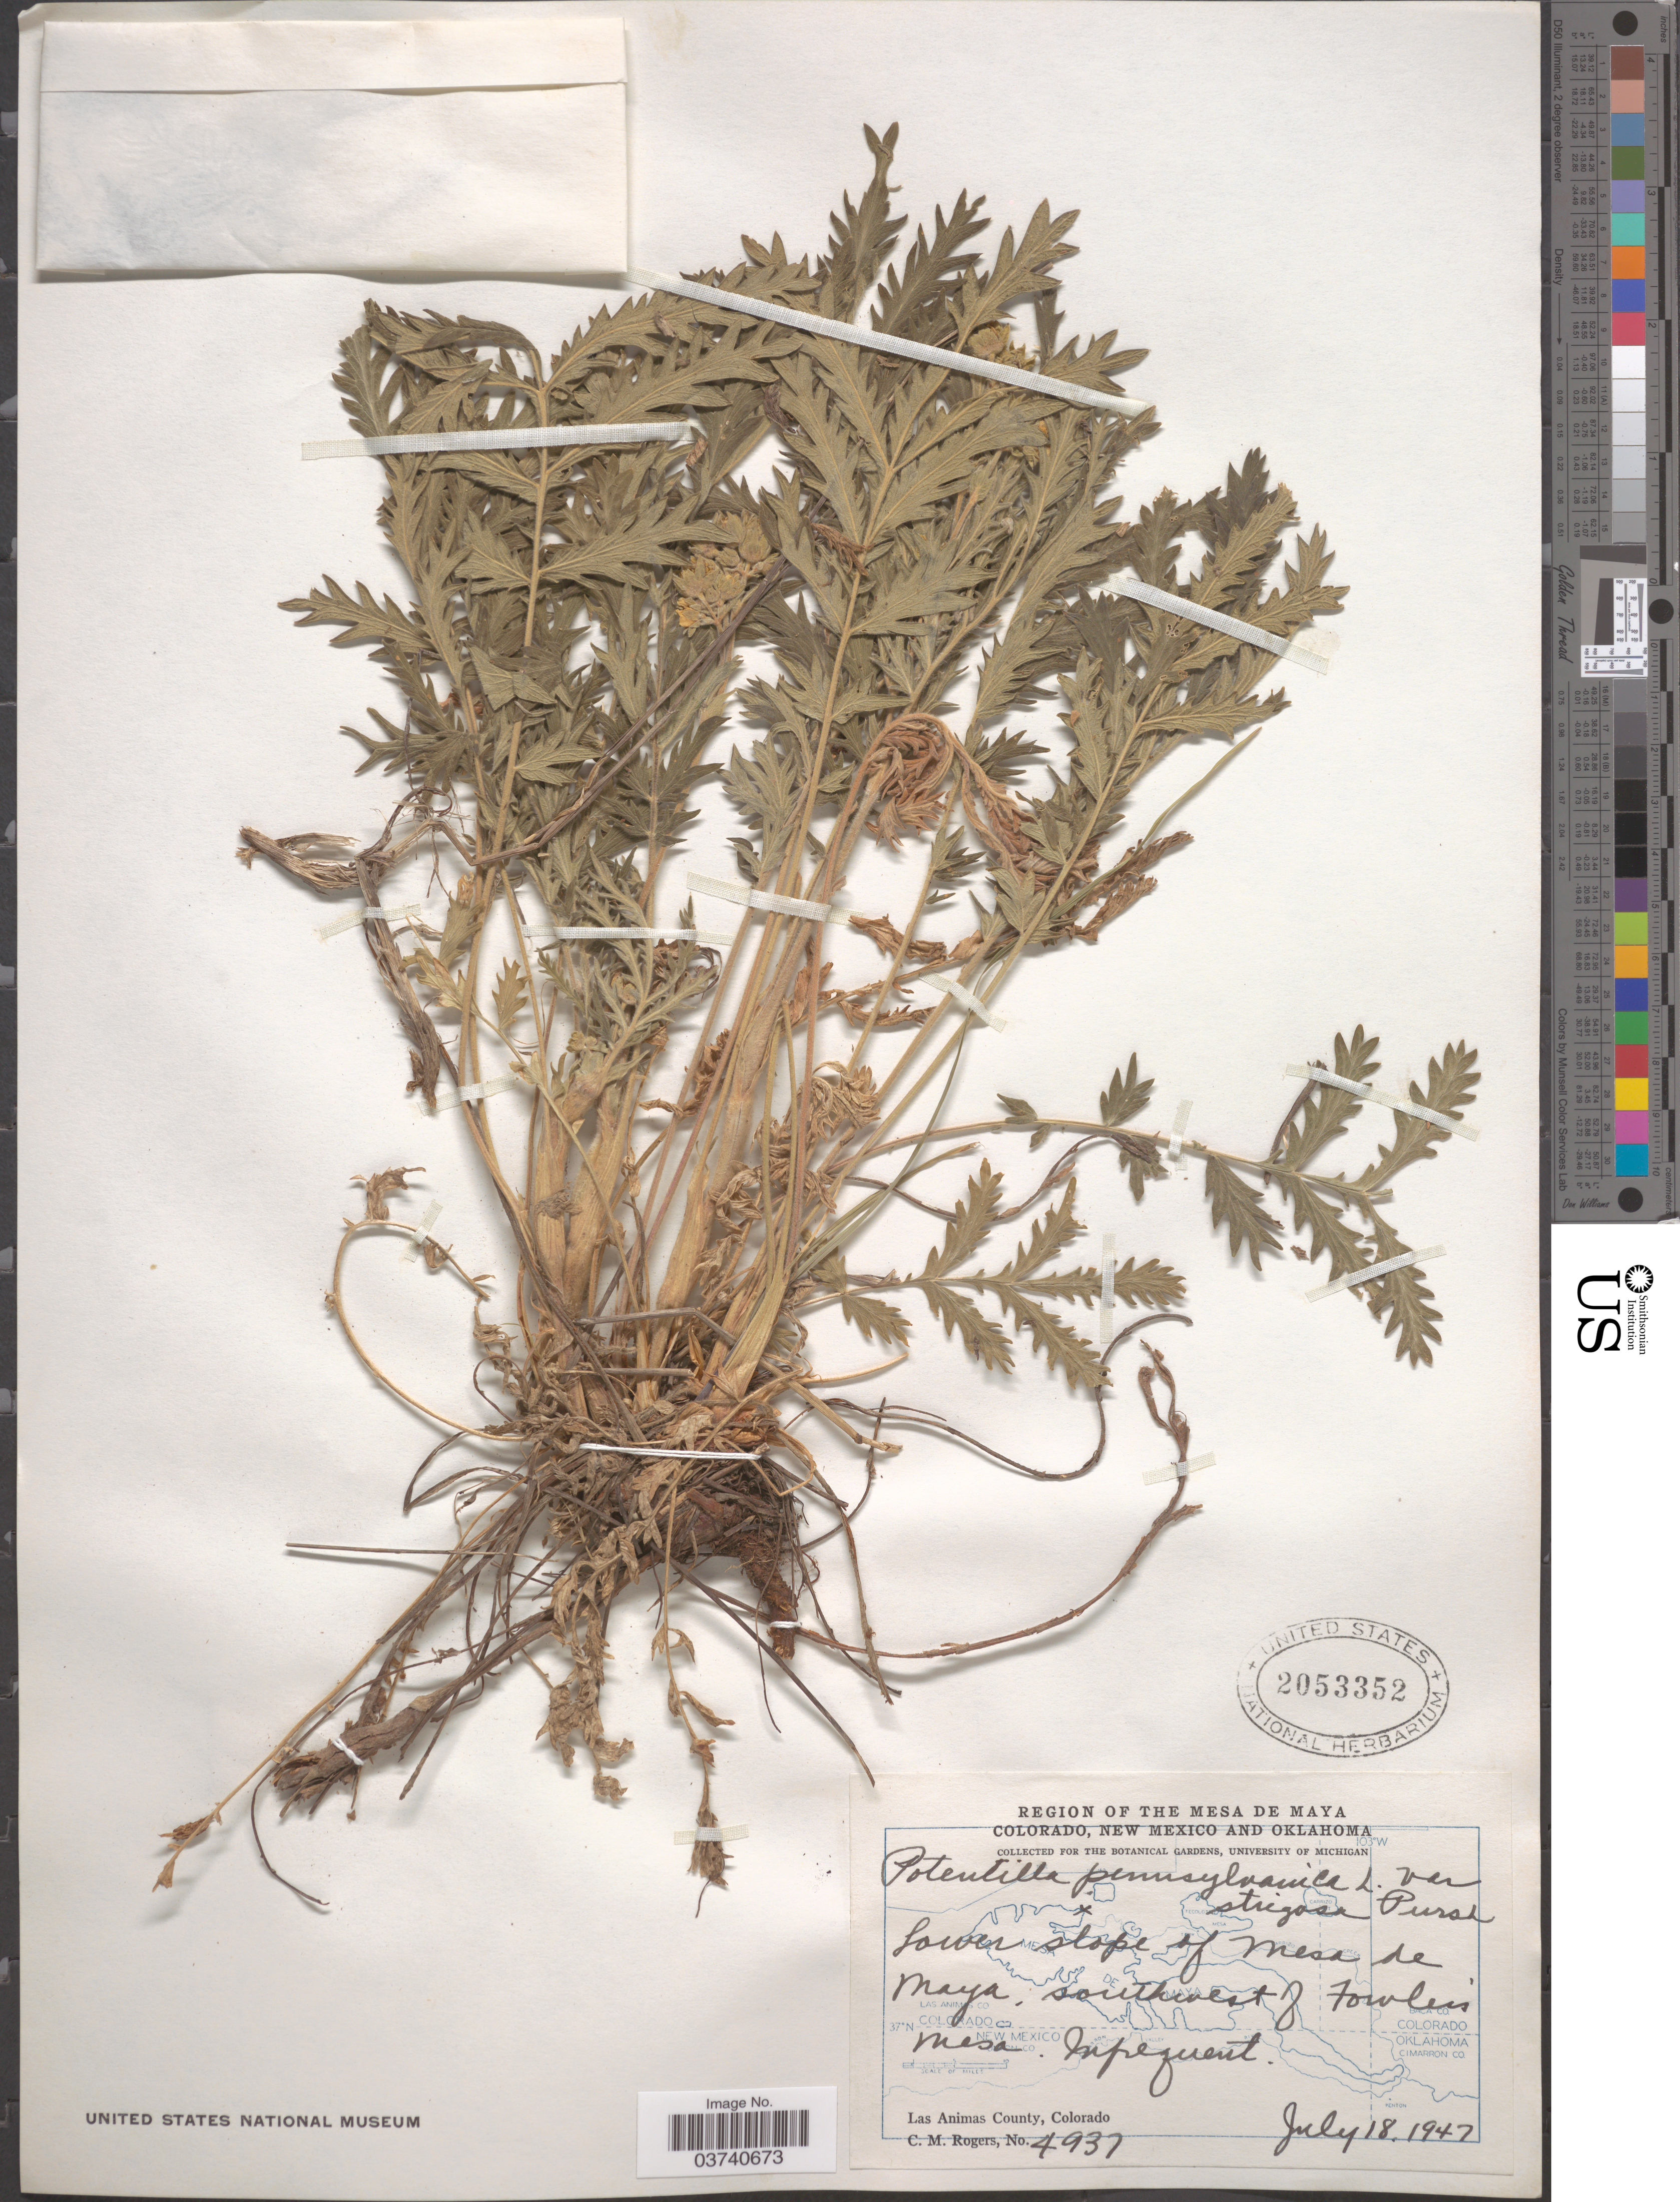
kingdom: Plantae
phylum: Tracheophyta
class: Magnoliopsida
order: Rosales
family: Rosaceae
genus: Potentilla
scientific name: Potentilla pensylvanica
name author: L.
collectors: C. M. Rogers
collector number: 4937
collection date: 1947-07-18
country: United States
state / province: Colorado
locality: Region of The Mesa de Maya. Lower slope of Mesa de Maya, southwest of Fowler's Mesa. Las Animas County.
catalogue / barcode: US 2053352